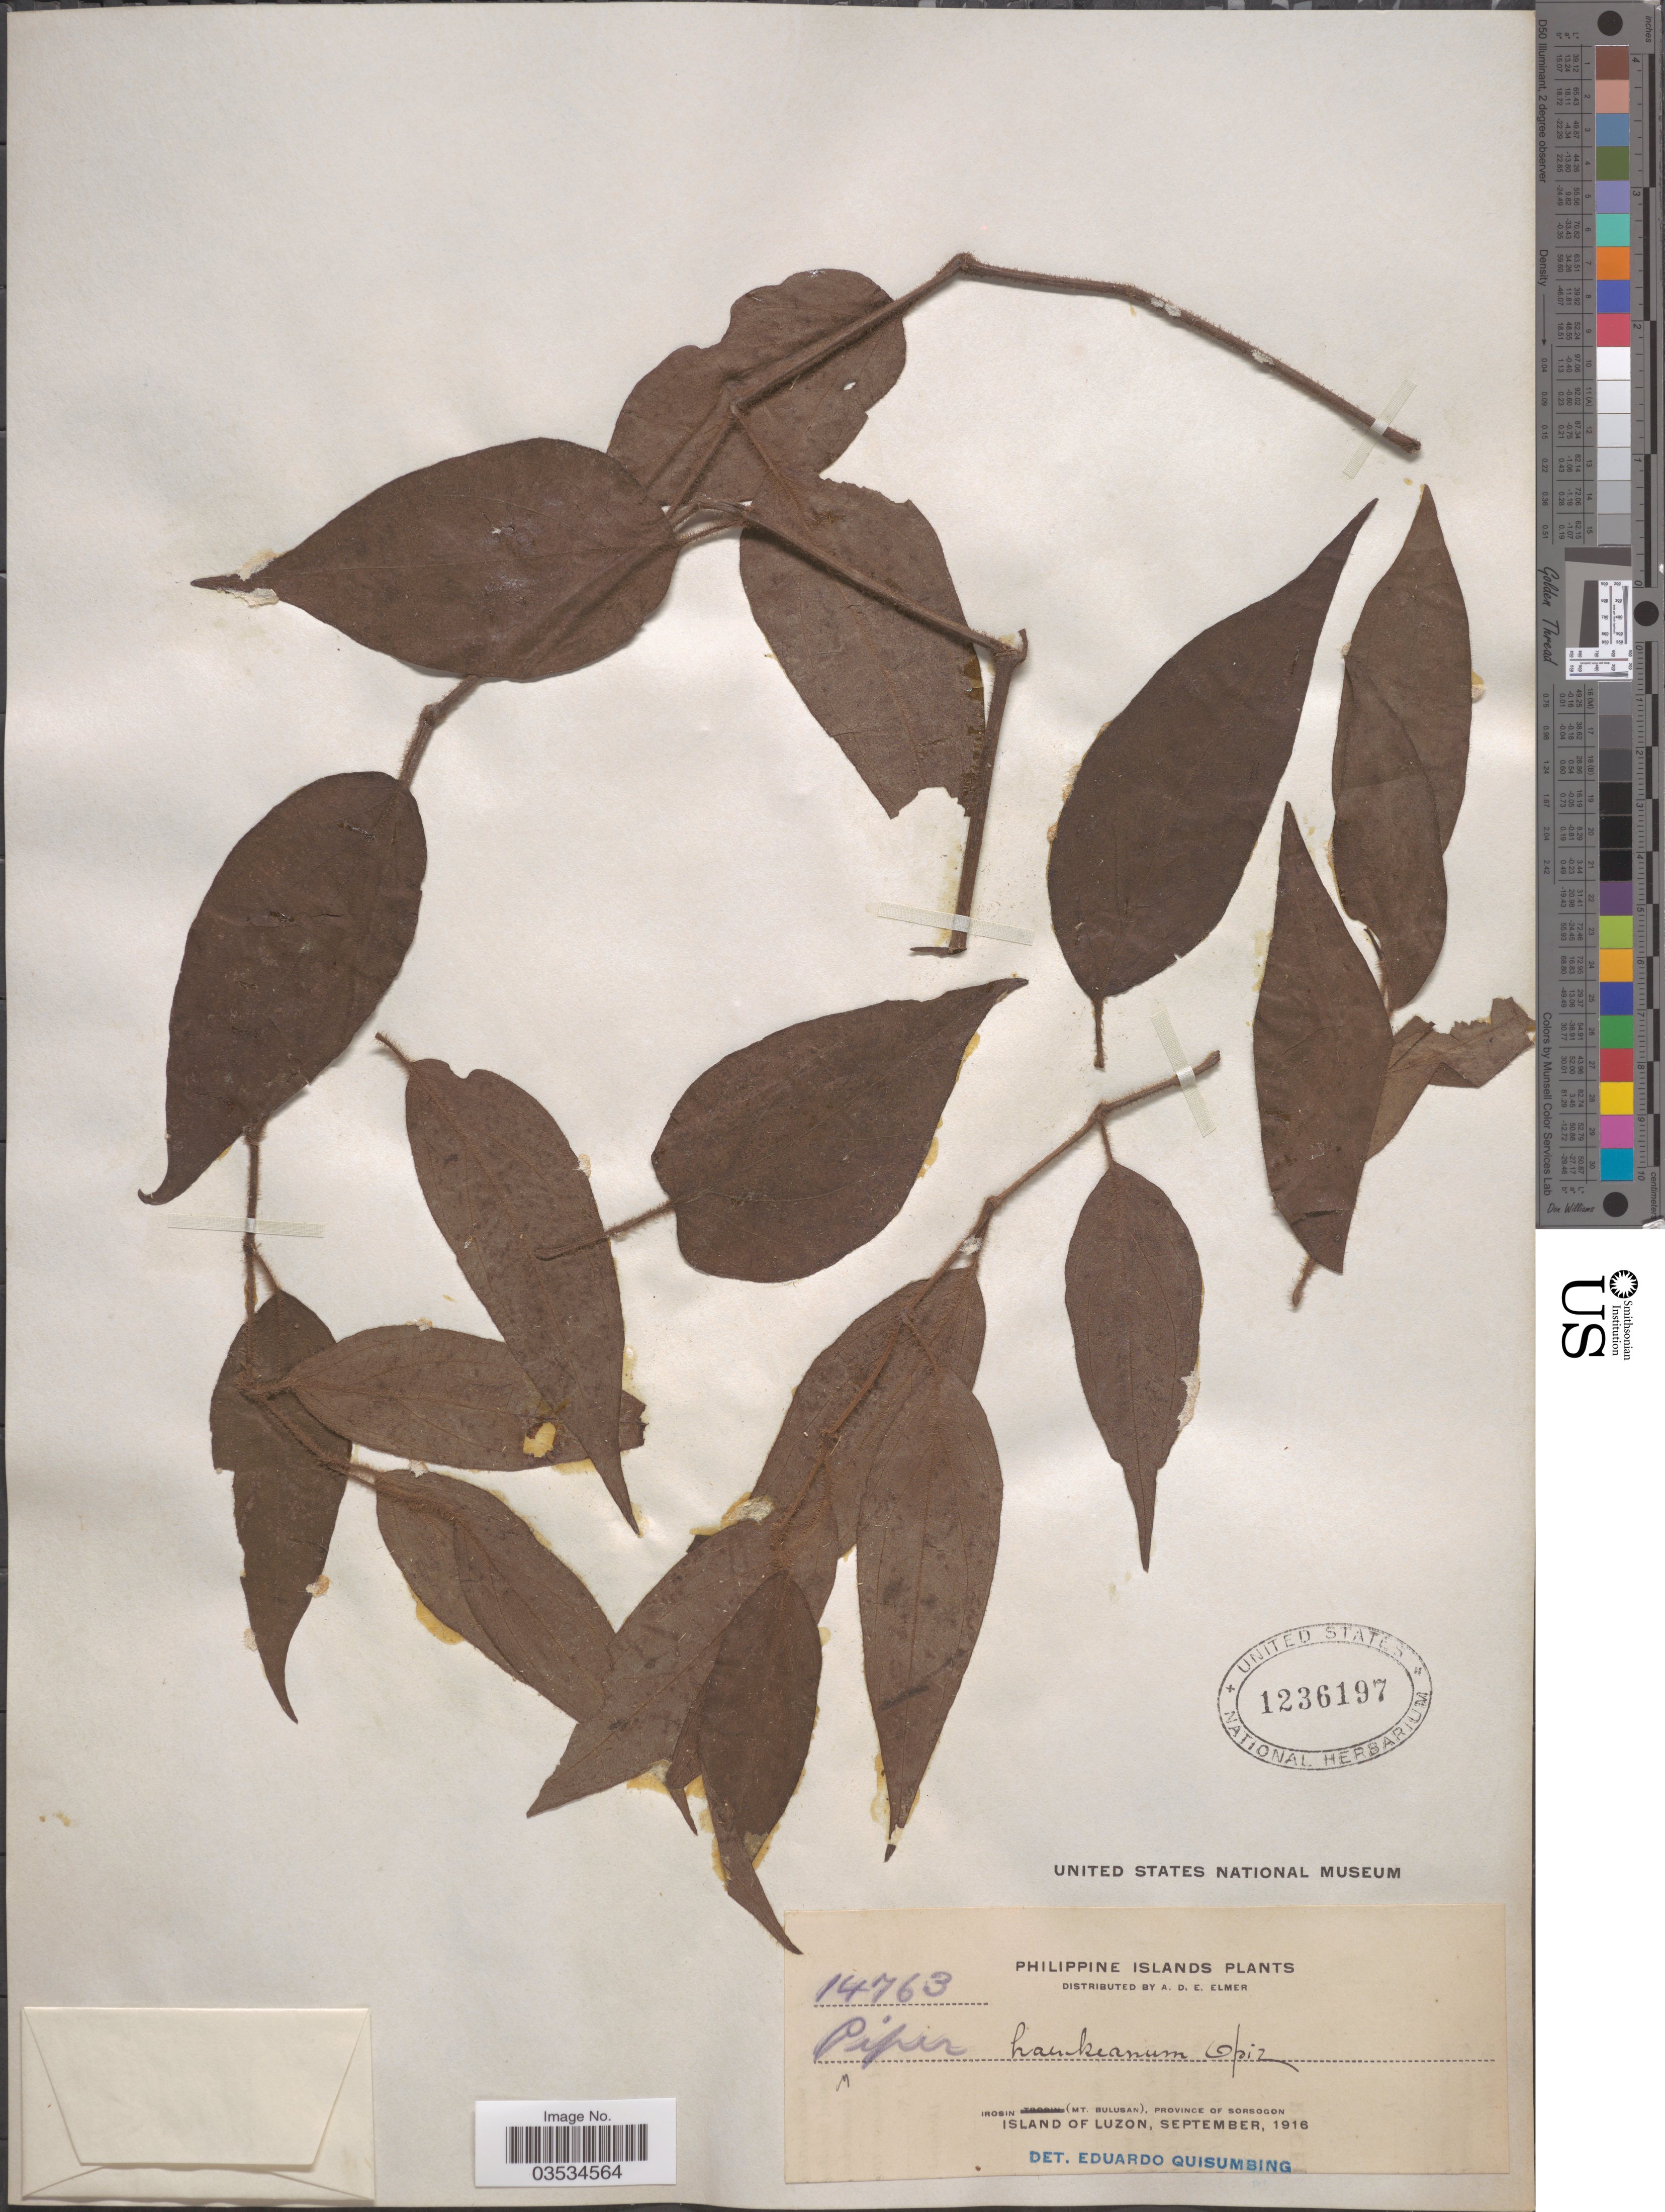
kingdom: Plantae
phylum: Tracheophyta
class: Magnoliopsida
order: Piperales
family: Piperaceae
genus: Piper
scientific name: Piper haenkeanum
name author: Opiz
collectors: A. D. E. Elmer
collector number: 14763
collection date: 1916-09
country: Philippines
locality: Philippine Islands. Irosin (Mt. Bulusan), Province of Sorsogon. Island of Luzon.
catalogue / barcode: US 1236197